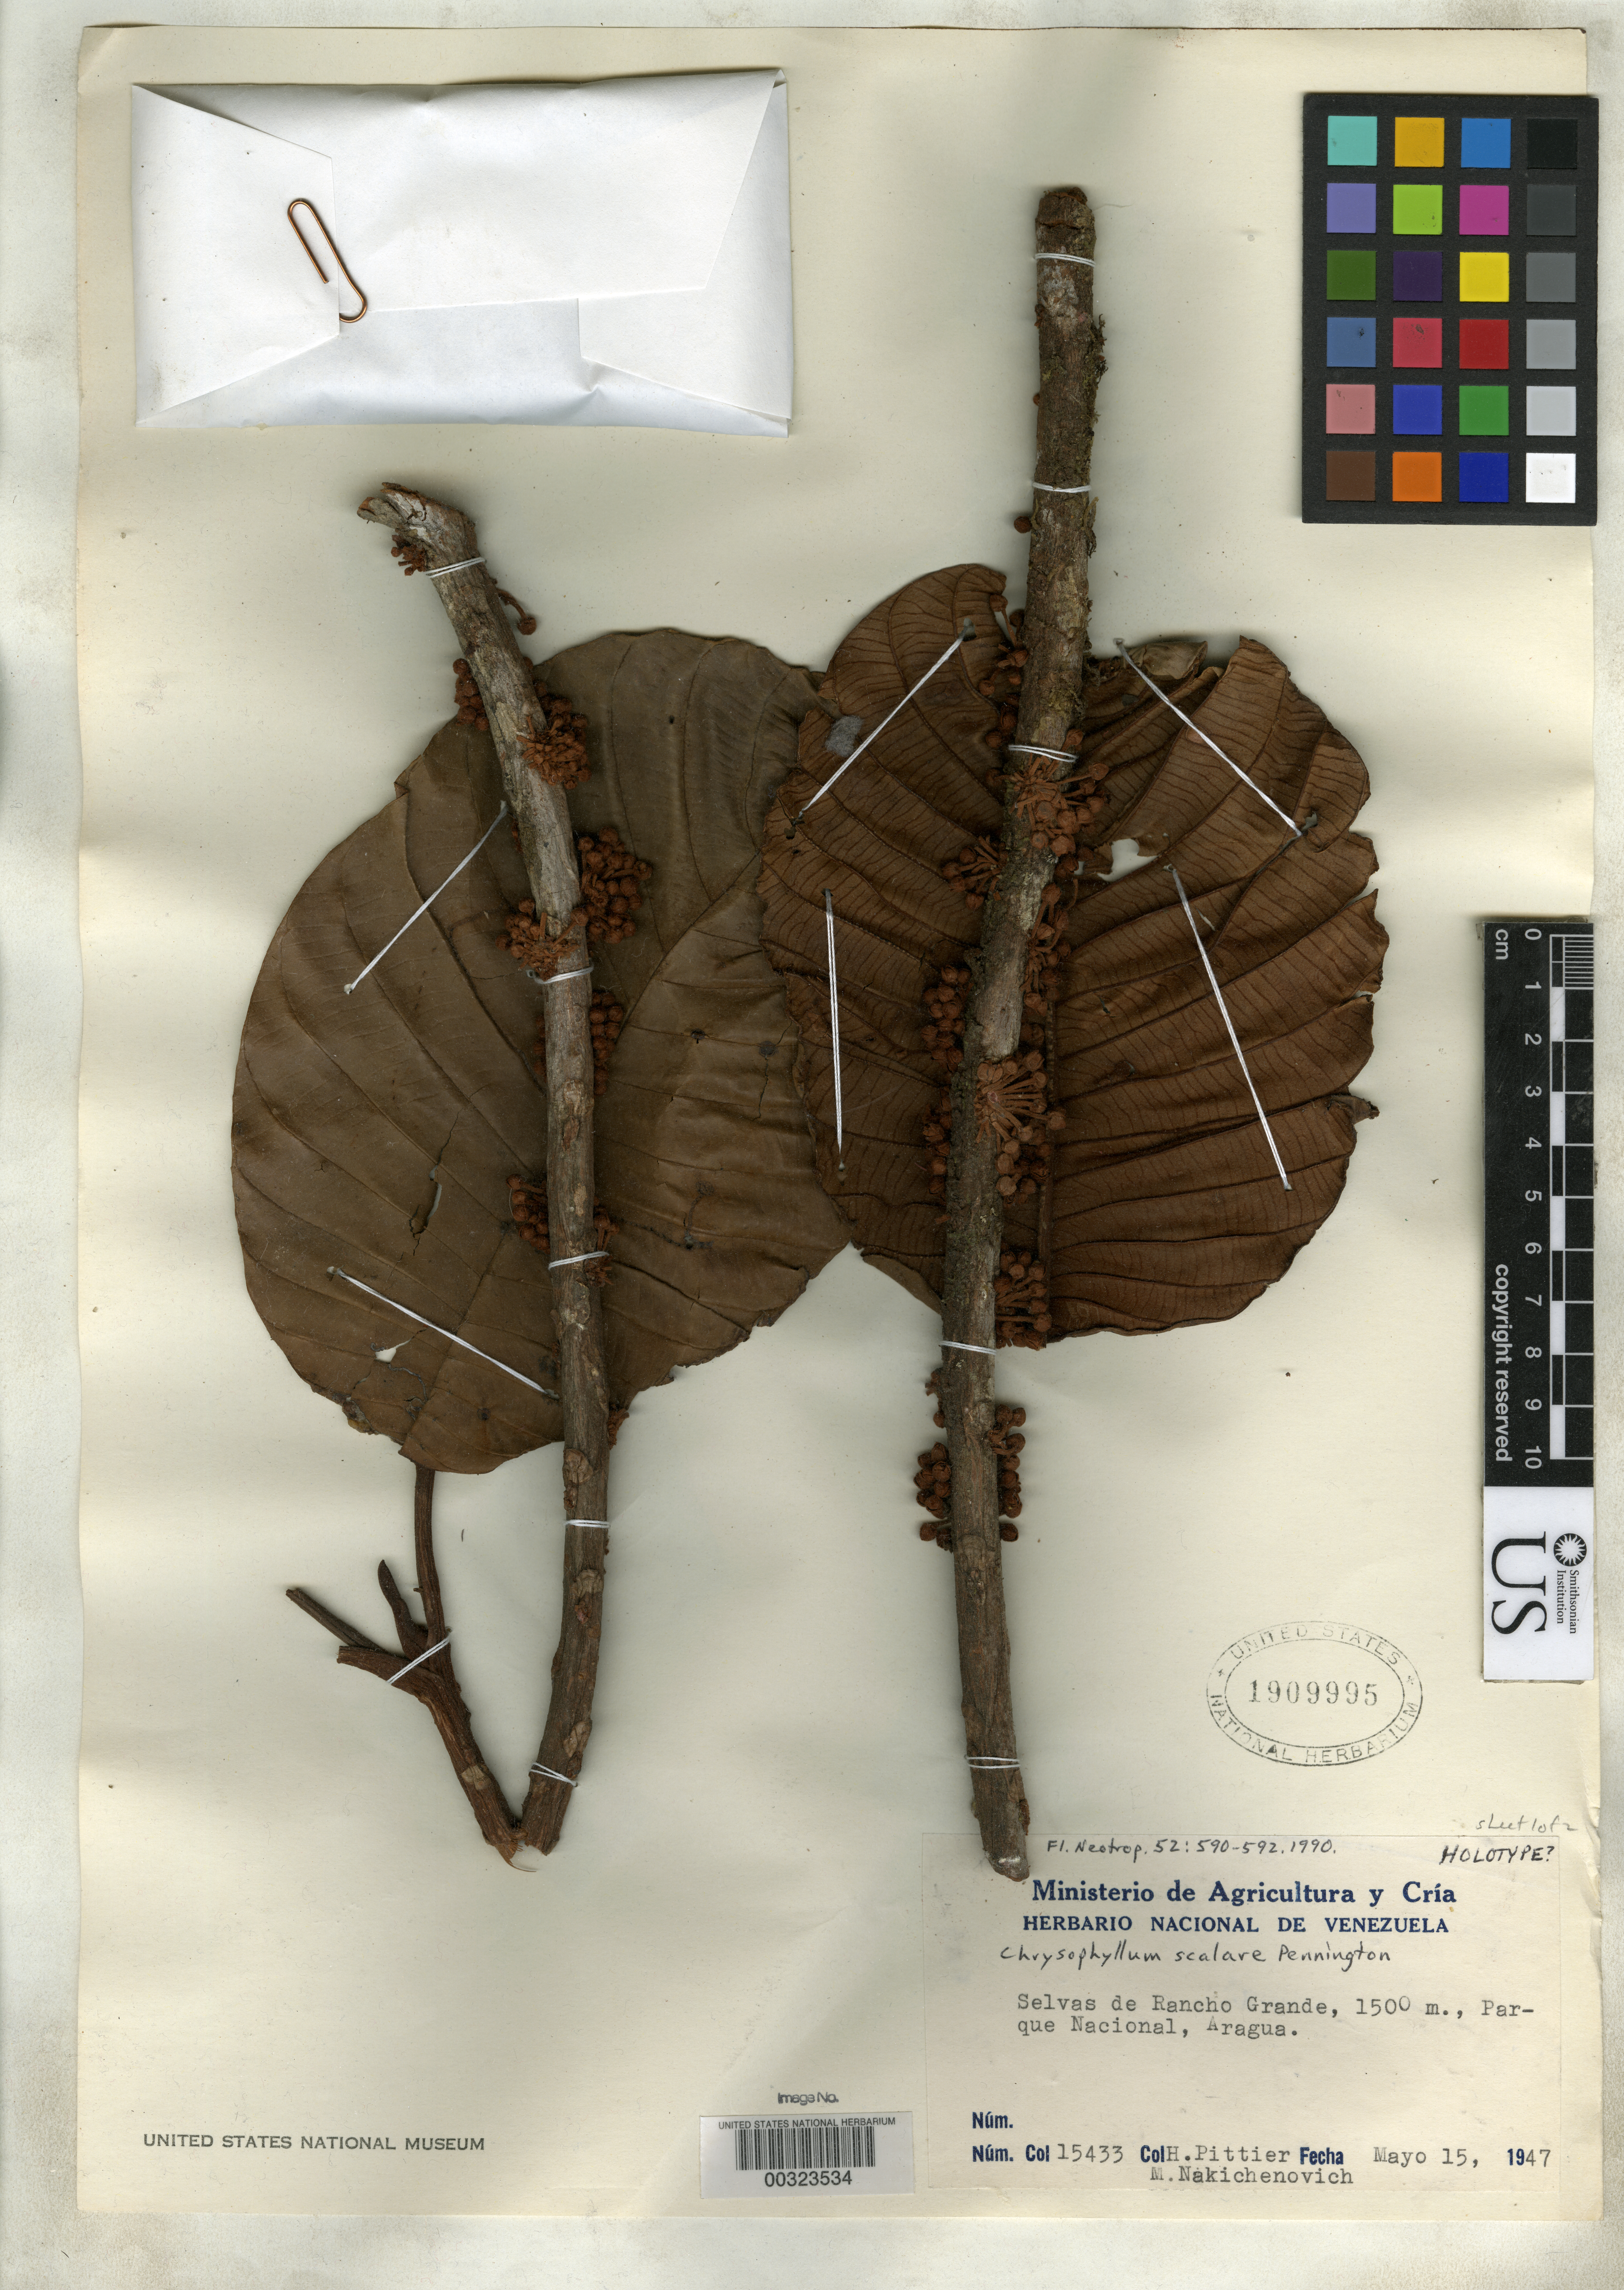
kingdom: Plantae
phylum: Tracheophyta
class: Magnoliopsida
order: Ericales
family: Sapotaceae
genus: Chrysophyllum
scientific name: Chrysophyllum scalare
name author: T.D. Penn.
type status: Holotype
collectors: H. F. Pittier & M. Nakichenovich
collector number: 15433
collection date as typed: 15 May 1947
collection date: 1947-05-15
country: Venezuela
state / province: Aragua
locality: Rancho Grande forest, National Park.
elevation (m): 1500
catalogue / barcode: US 1909995